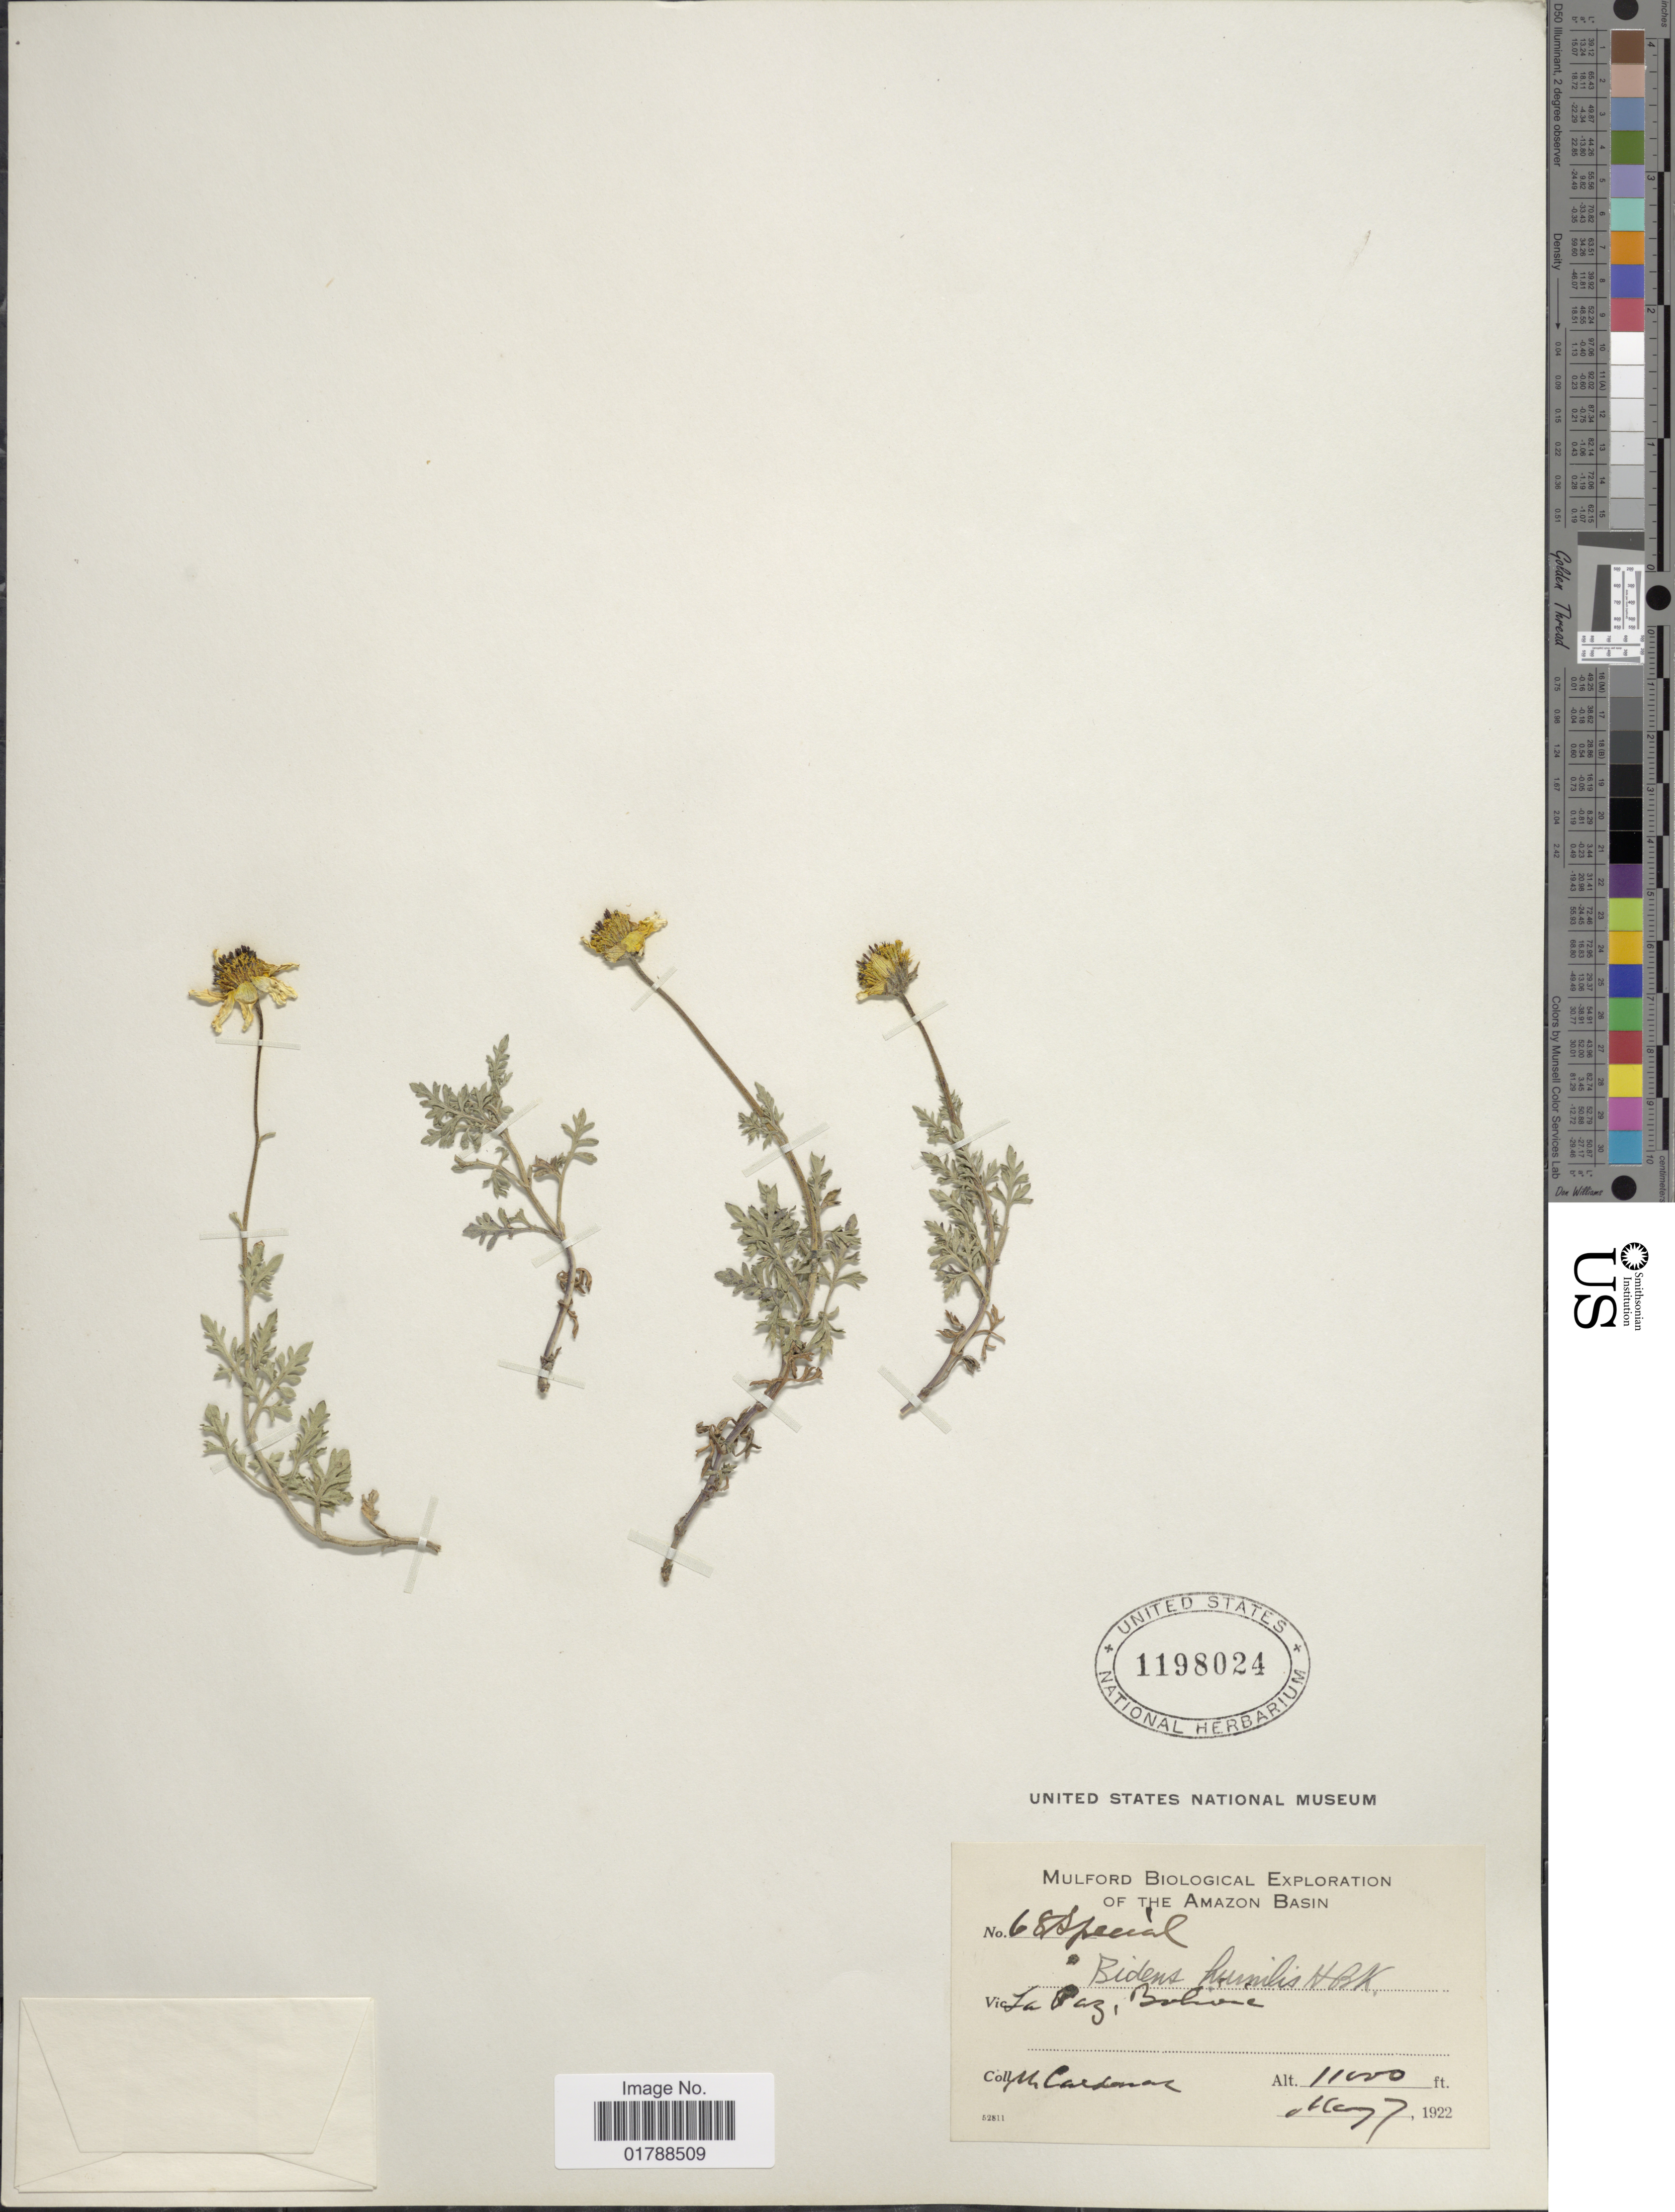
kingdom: Plantae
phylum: Tracheophyta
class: Magnoliopsida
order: Asterales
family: Asteraceae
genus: Bidens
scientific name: Bidens humilis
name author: Kunth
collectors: M. Cárdenas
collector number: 68special?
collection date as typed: May 7, 1922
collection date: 1922-05-07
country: Bolivia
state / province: La Paz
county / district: Murillo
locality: La Paz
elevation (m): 3353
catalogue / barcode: US 1198024